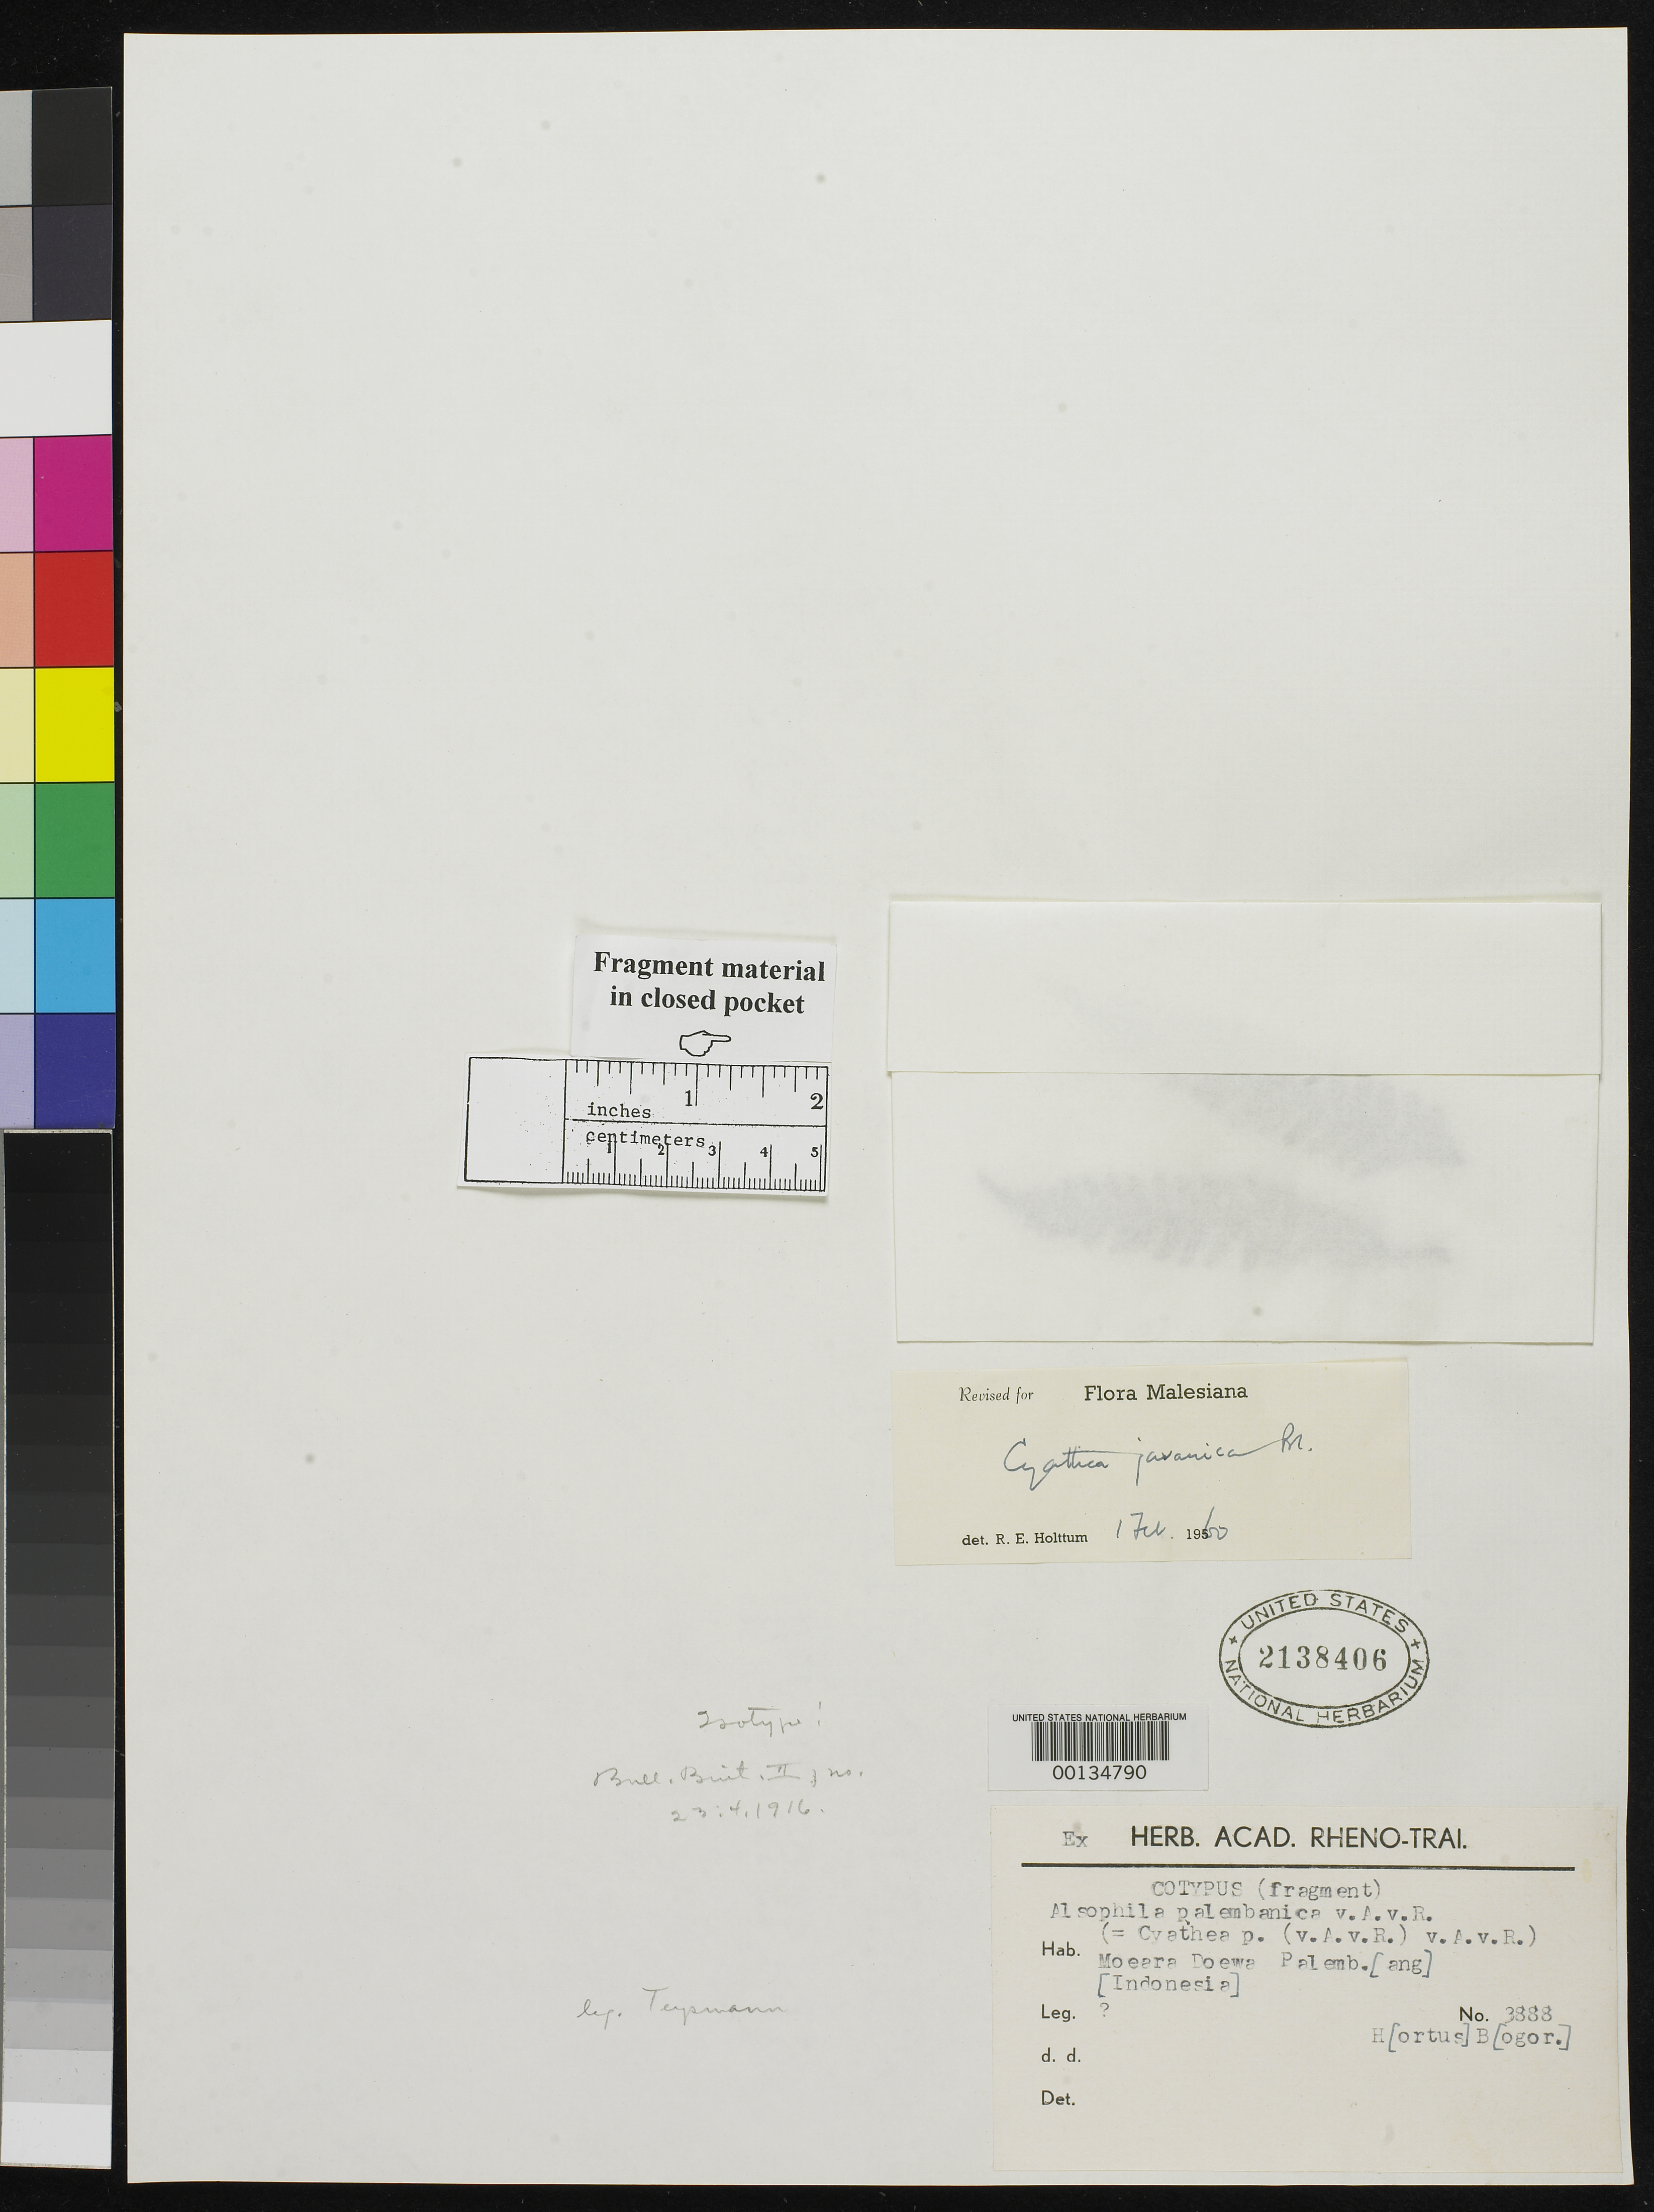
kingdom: Plantae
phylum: Tracheophyta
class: Polypodiopsida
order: Cyatheales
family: Cyatheaceae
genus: Alsophila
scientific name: Alsophila palembanica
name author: Alderw.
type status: Isotype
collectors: J. Teysmann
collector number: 3888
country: Indonesia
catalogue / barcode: US 2138406